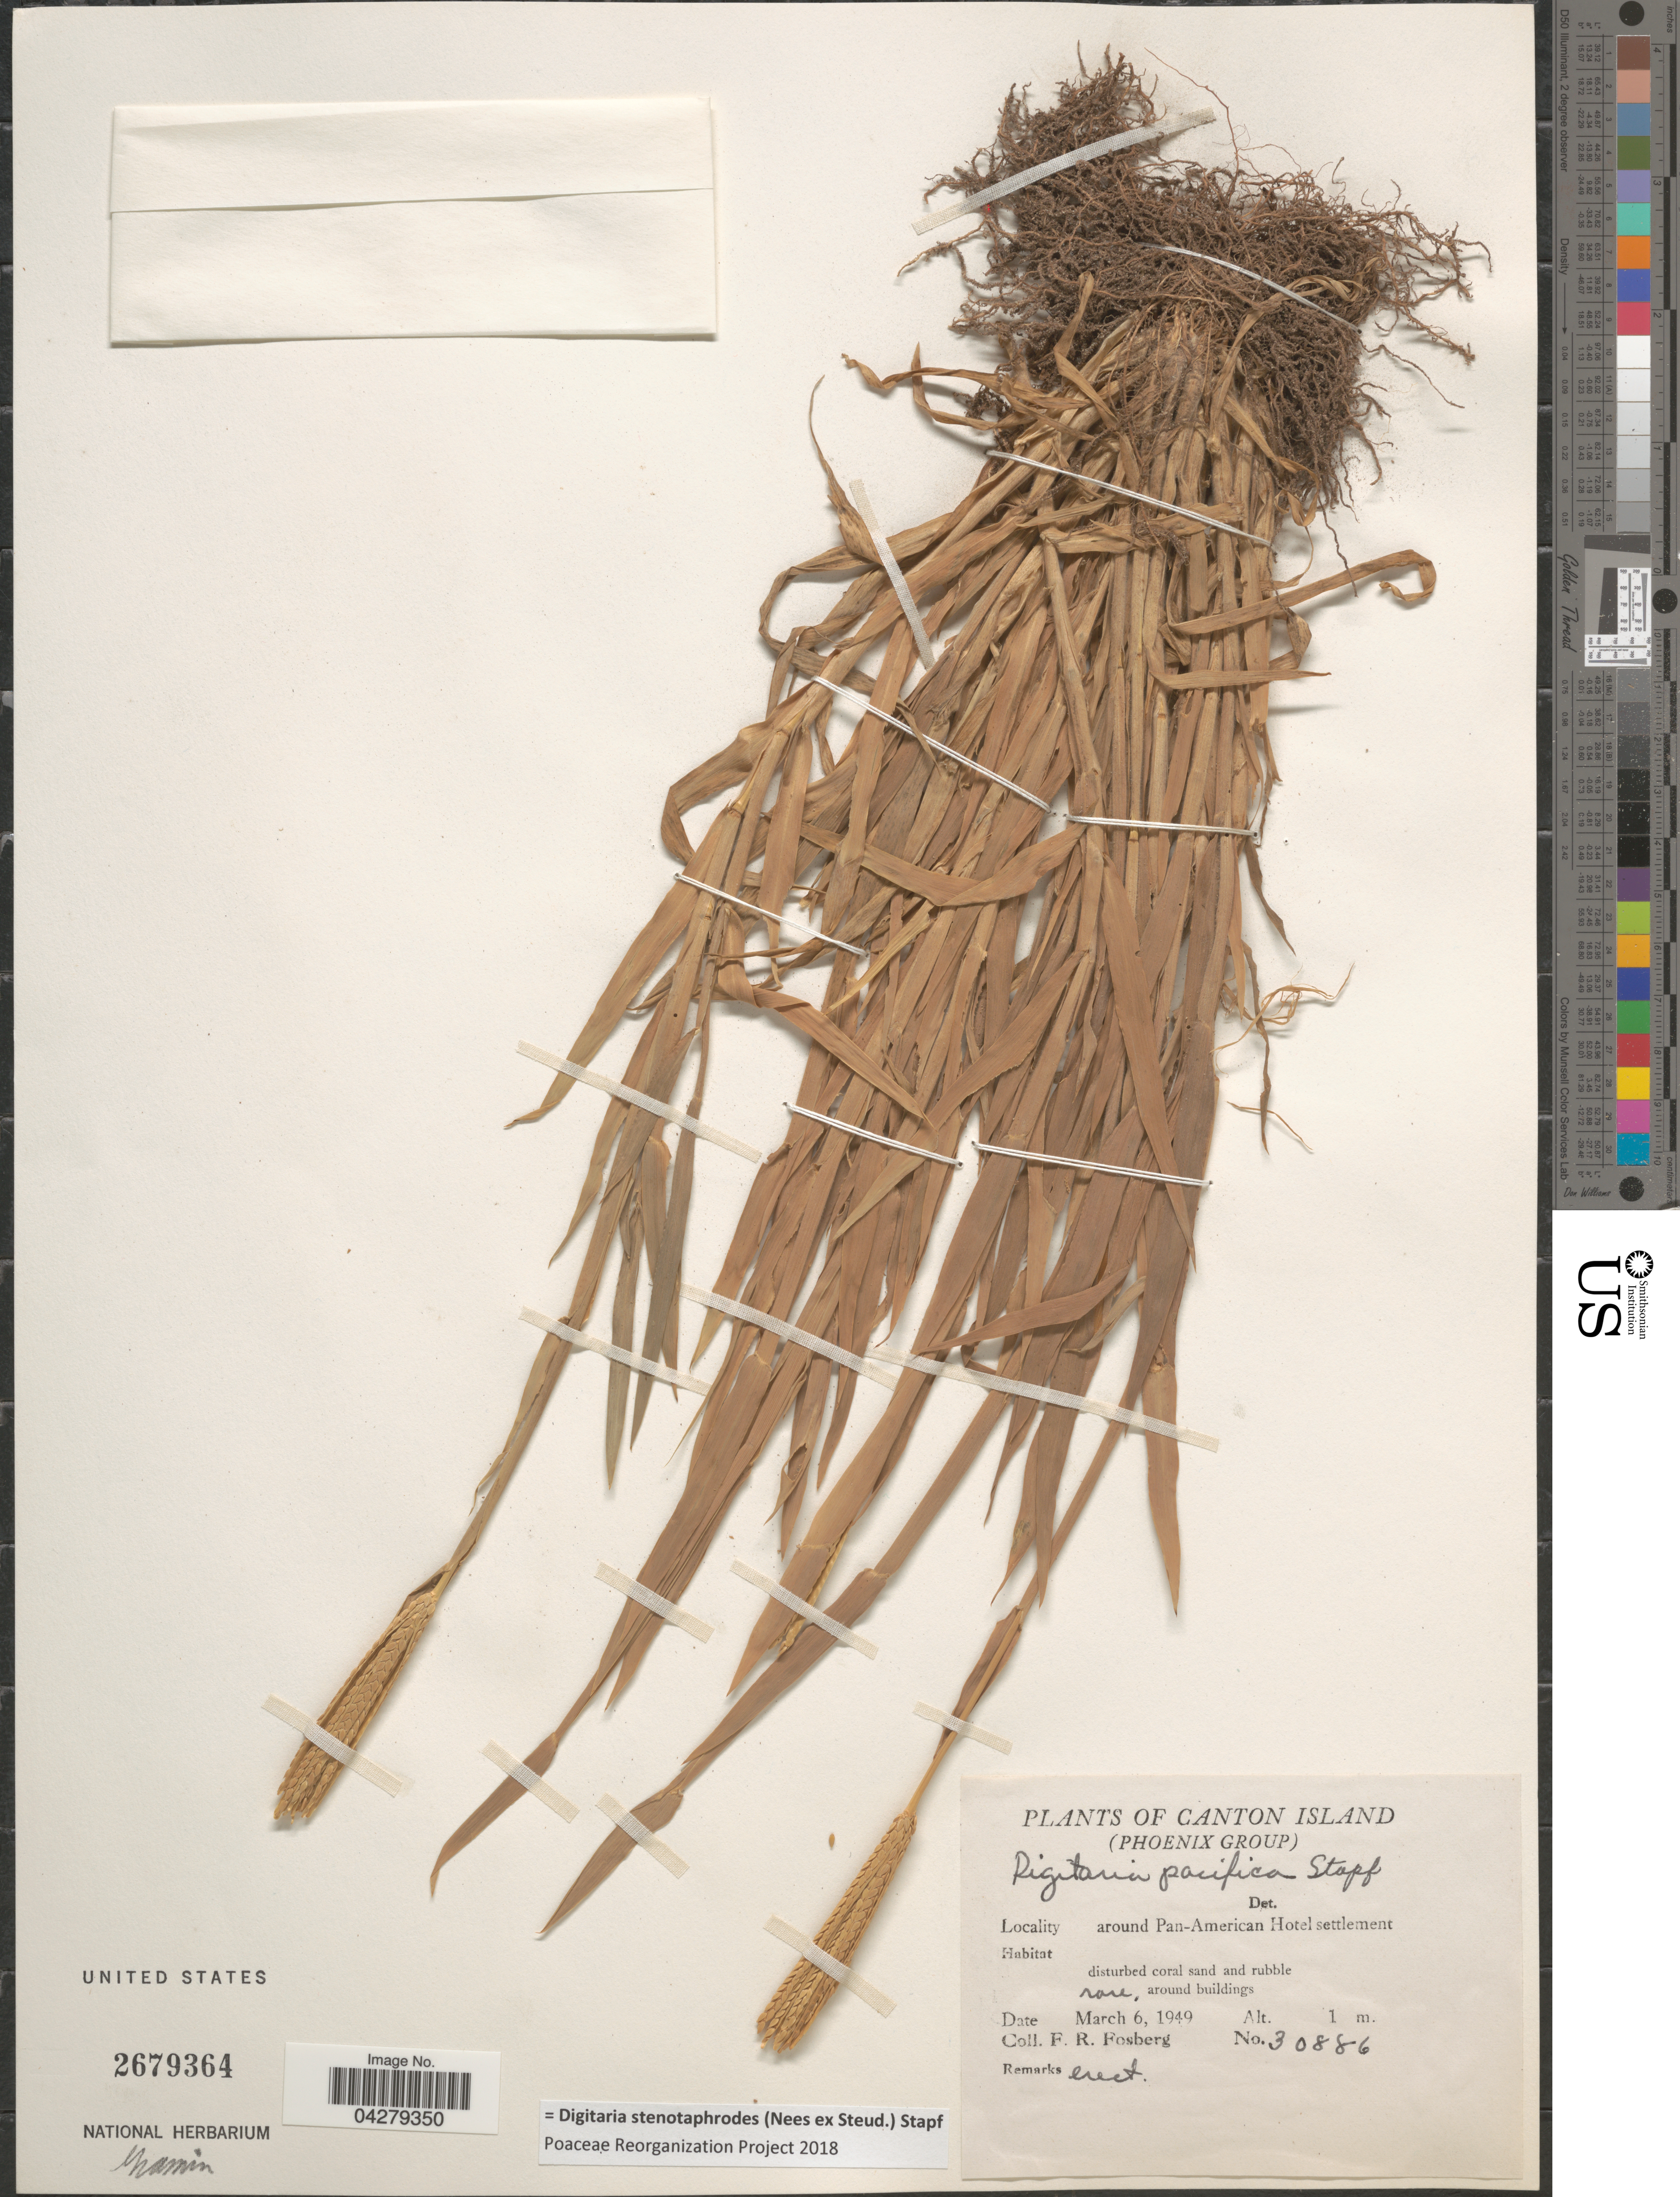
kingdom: Plantae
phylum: Tracheophyta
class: Liliopsida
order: Poales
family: Poaceae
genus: Digitaria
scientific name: Digitaria stenotaphrodes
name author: (Steud.) Stapf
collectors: F. R. Fosberg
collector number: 30886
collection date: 1949-03-06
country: Kiribati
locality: Canton Island (Phoenix Group). Around Pan-American Hotel settlement.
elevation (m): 1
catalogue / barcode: US 2679364